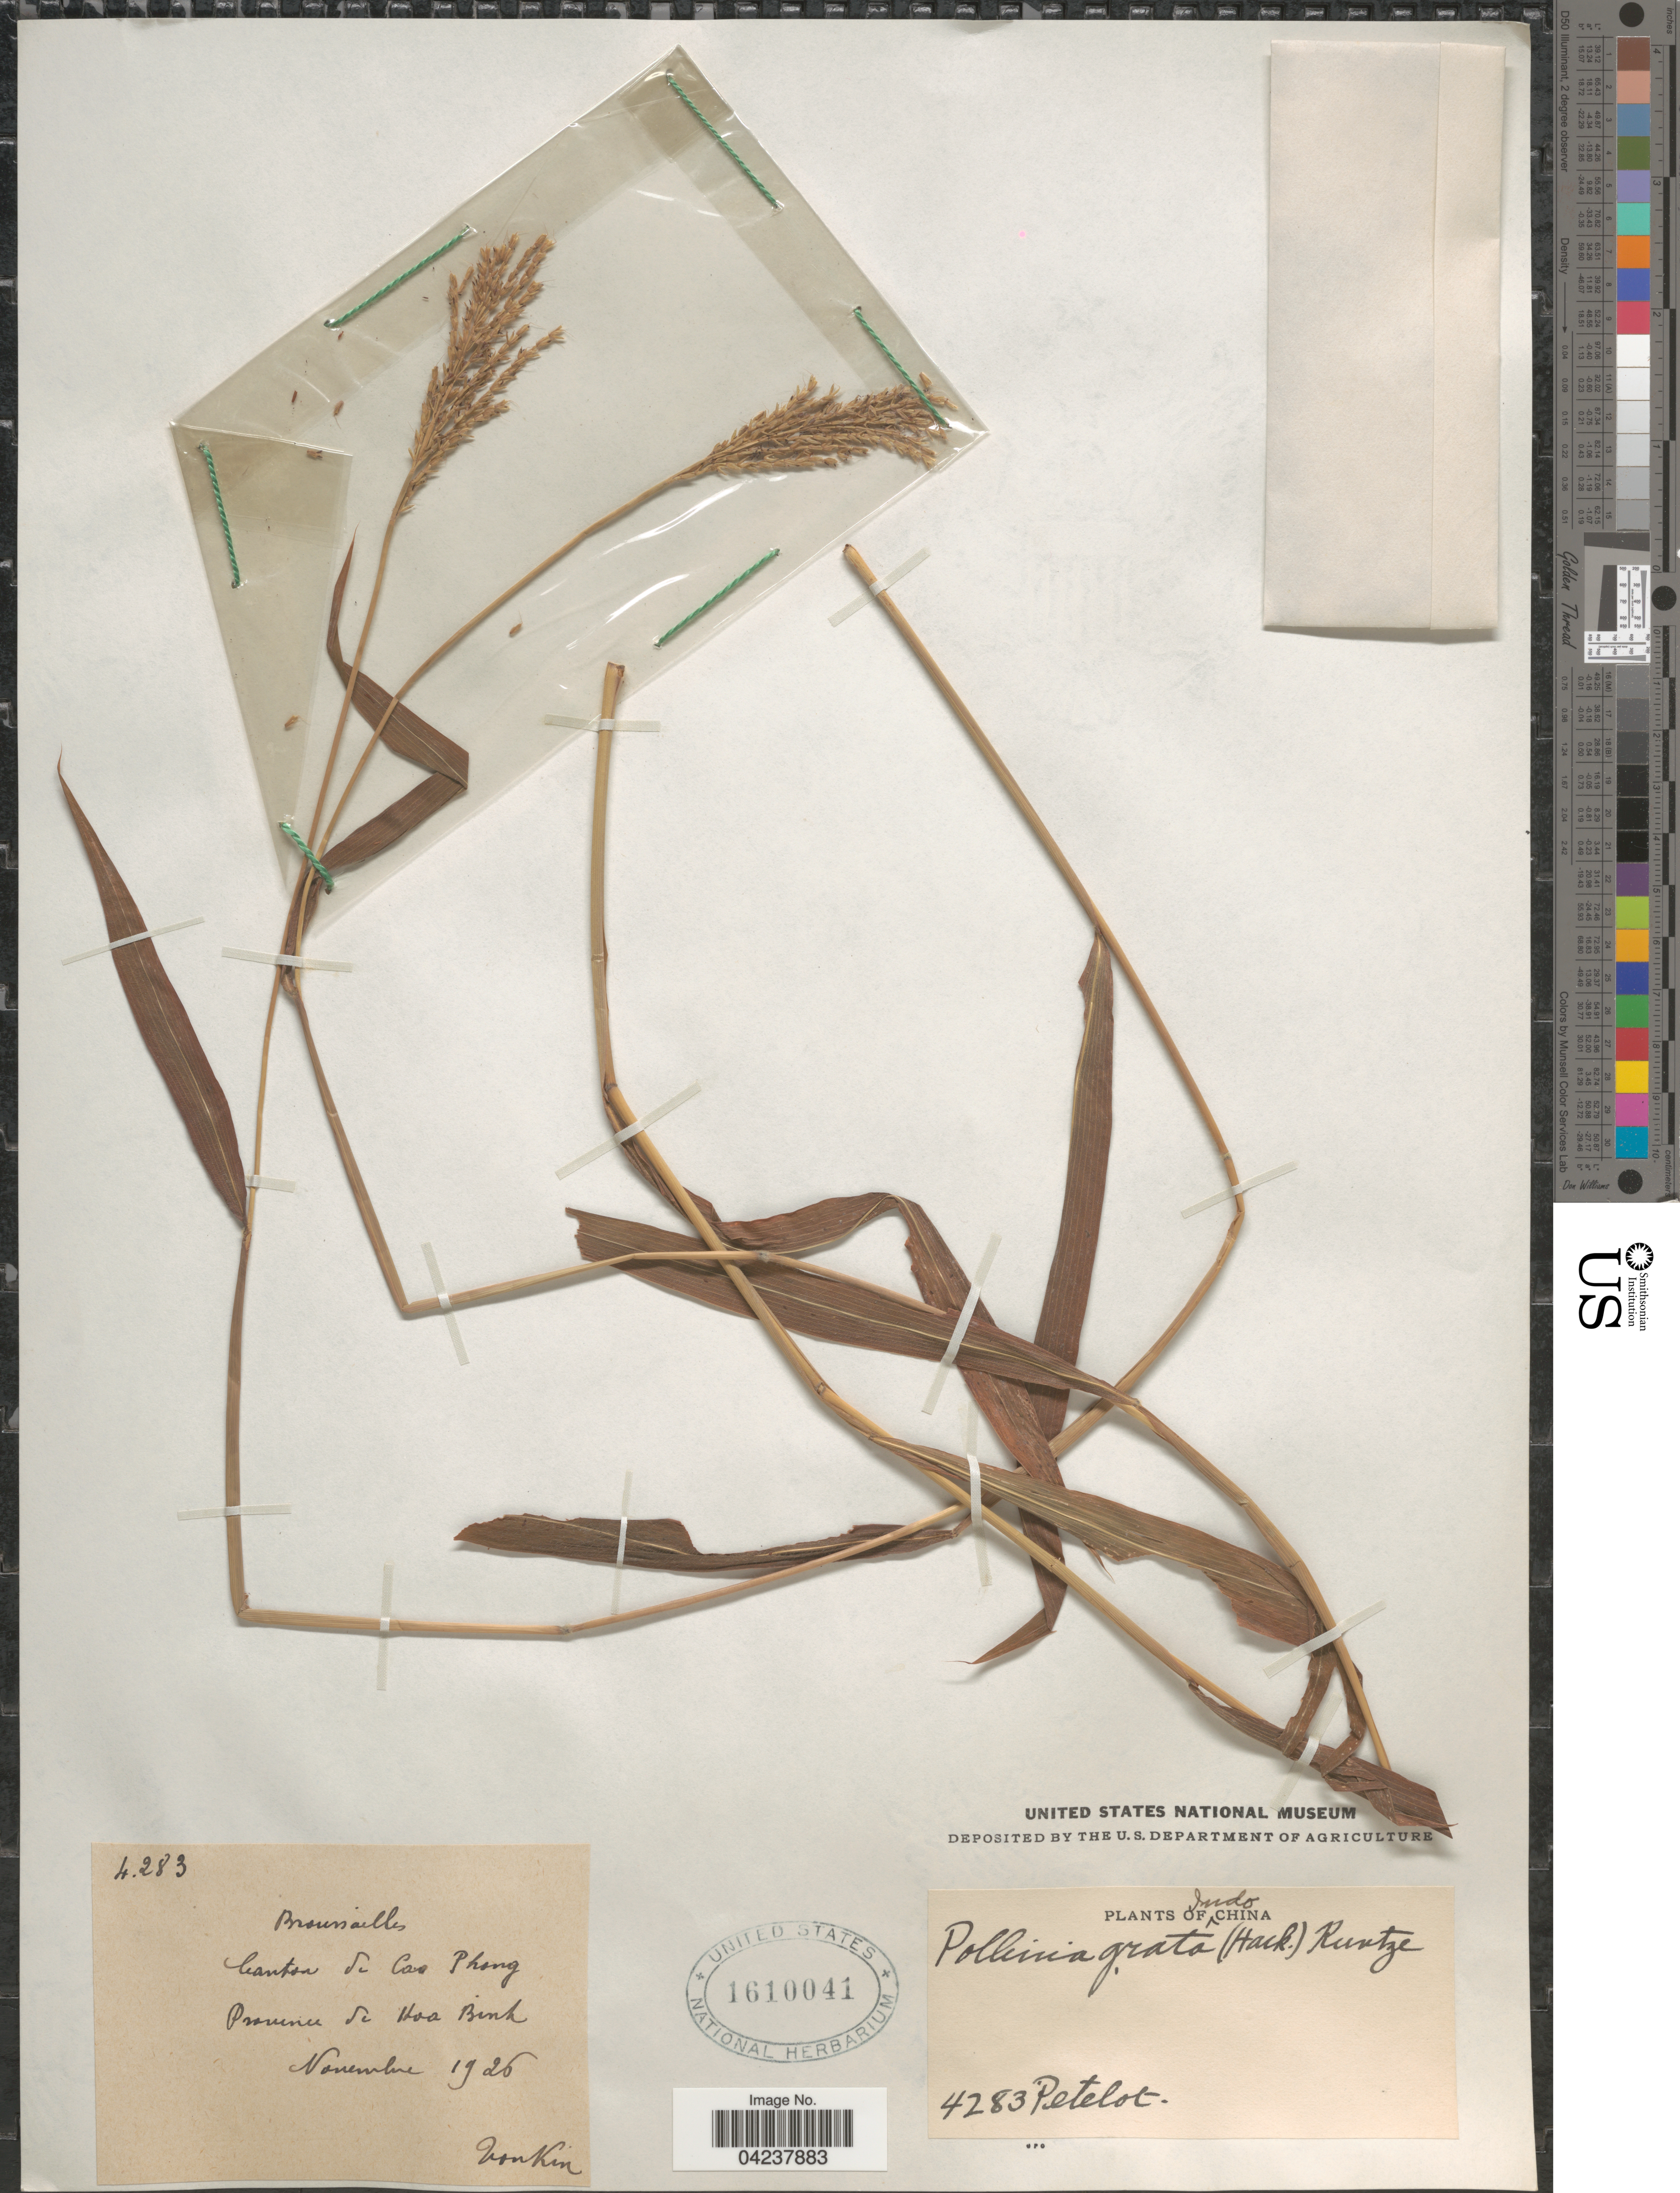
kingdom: Plantae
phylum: Tracheophyta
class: Liliopsida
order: Poales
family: Poaceae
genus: Microstegium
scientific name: Microstegium fasciculatum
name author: (L.) Henr.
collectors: Pételot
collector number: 4283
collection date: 1926-11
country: Vietnam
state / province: Hoa Binh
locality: Canton de Cas Phong. Tonkin. IndoChina.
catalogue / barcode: US 1610041